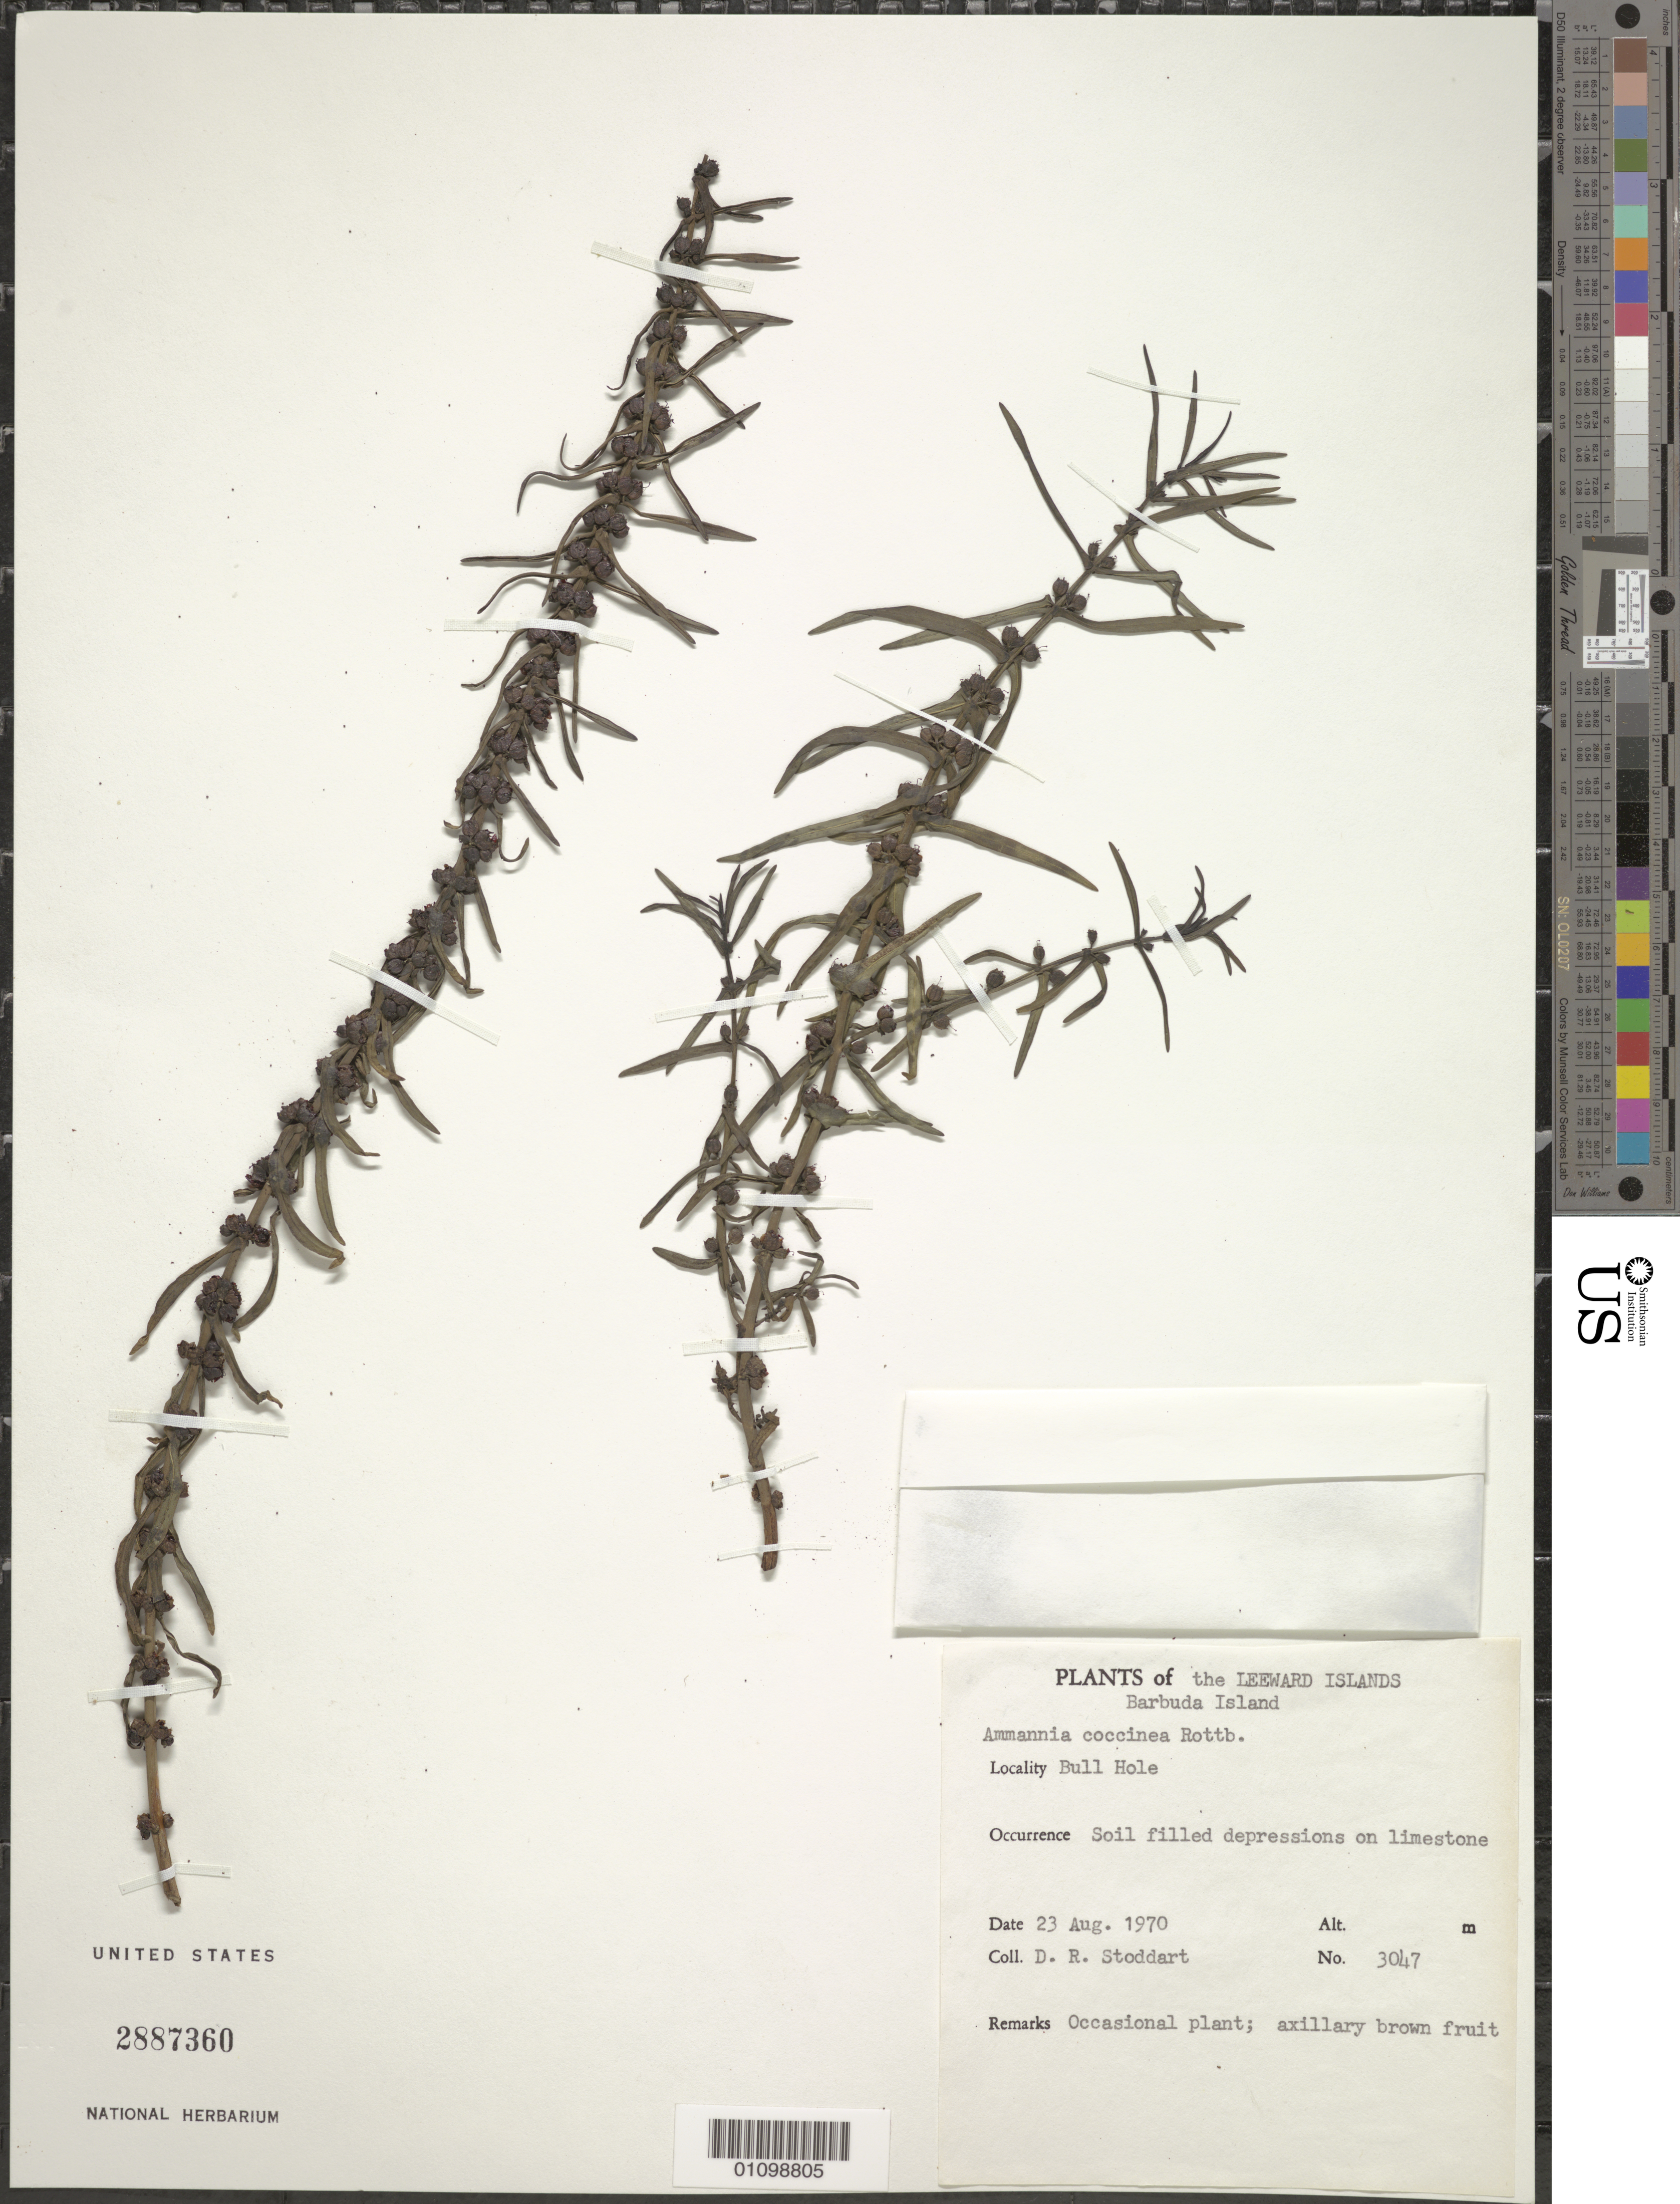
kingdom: Plantae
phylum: Tracheophyta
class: Magnoliopsida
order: Myrtales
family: Lythraceae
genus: Ammannia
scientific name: Ammannia coccinea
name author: Rottb.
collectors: D. R. Stoddart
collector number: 3047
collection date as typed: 23 Aug 1970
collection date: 1970-08-23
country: Antigua and Barbuda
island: Barbuda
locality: Leeward Islands. Bull Hole. Soil filled depressions on limestone.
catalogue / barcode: US 2887360